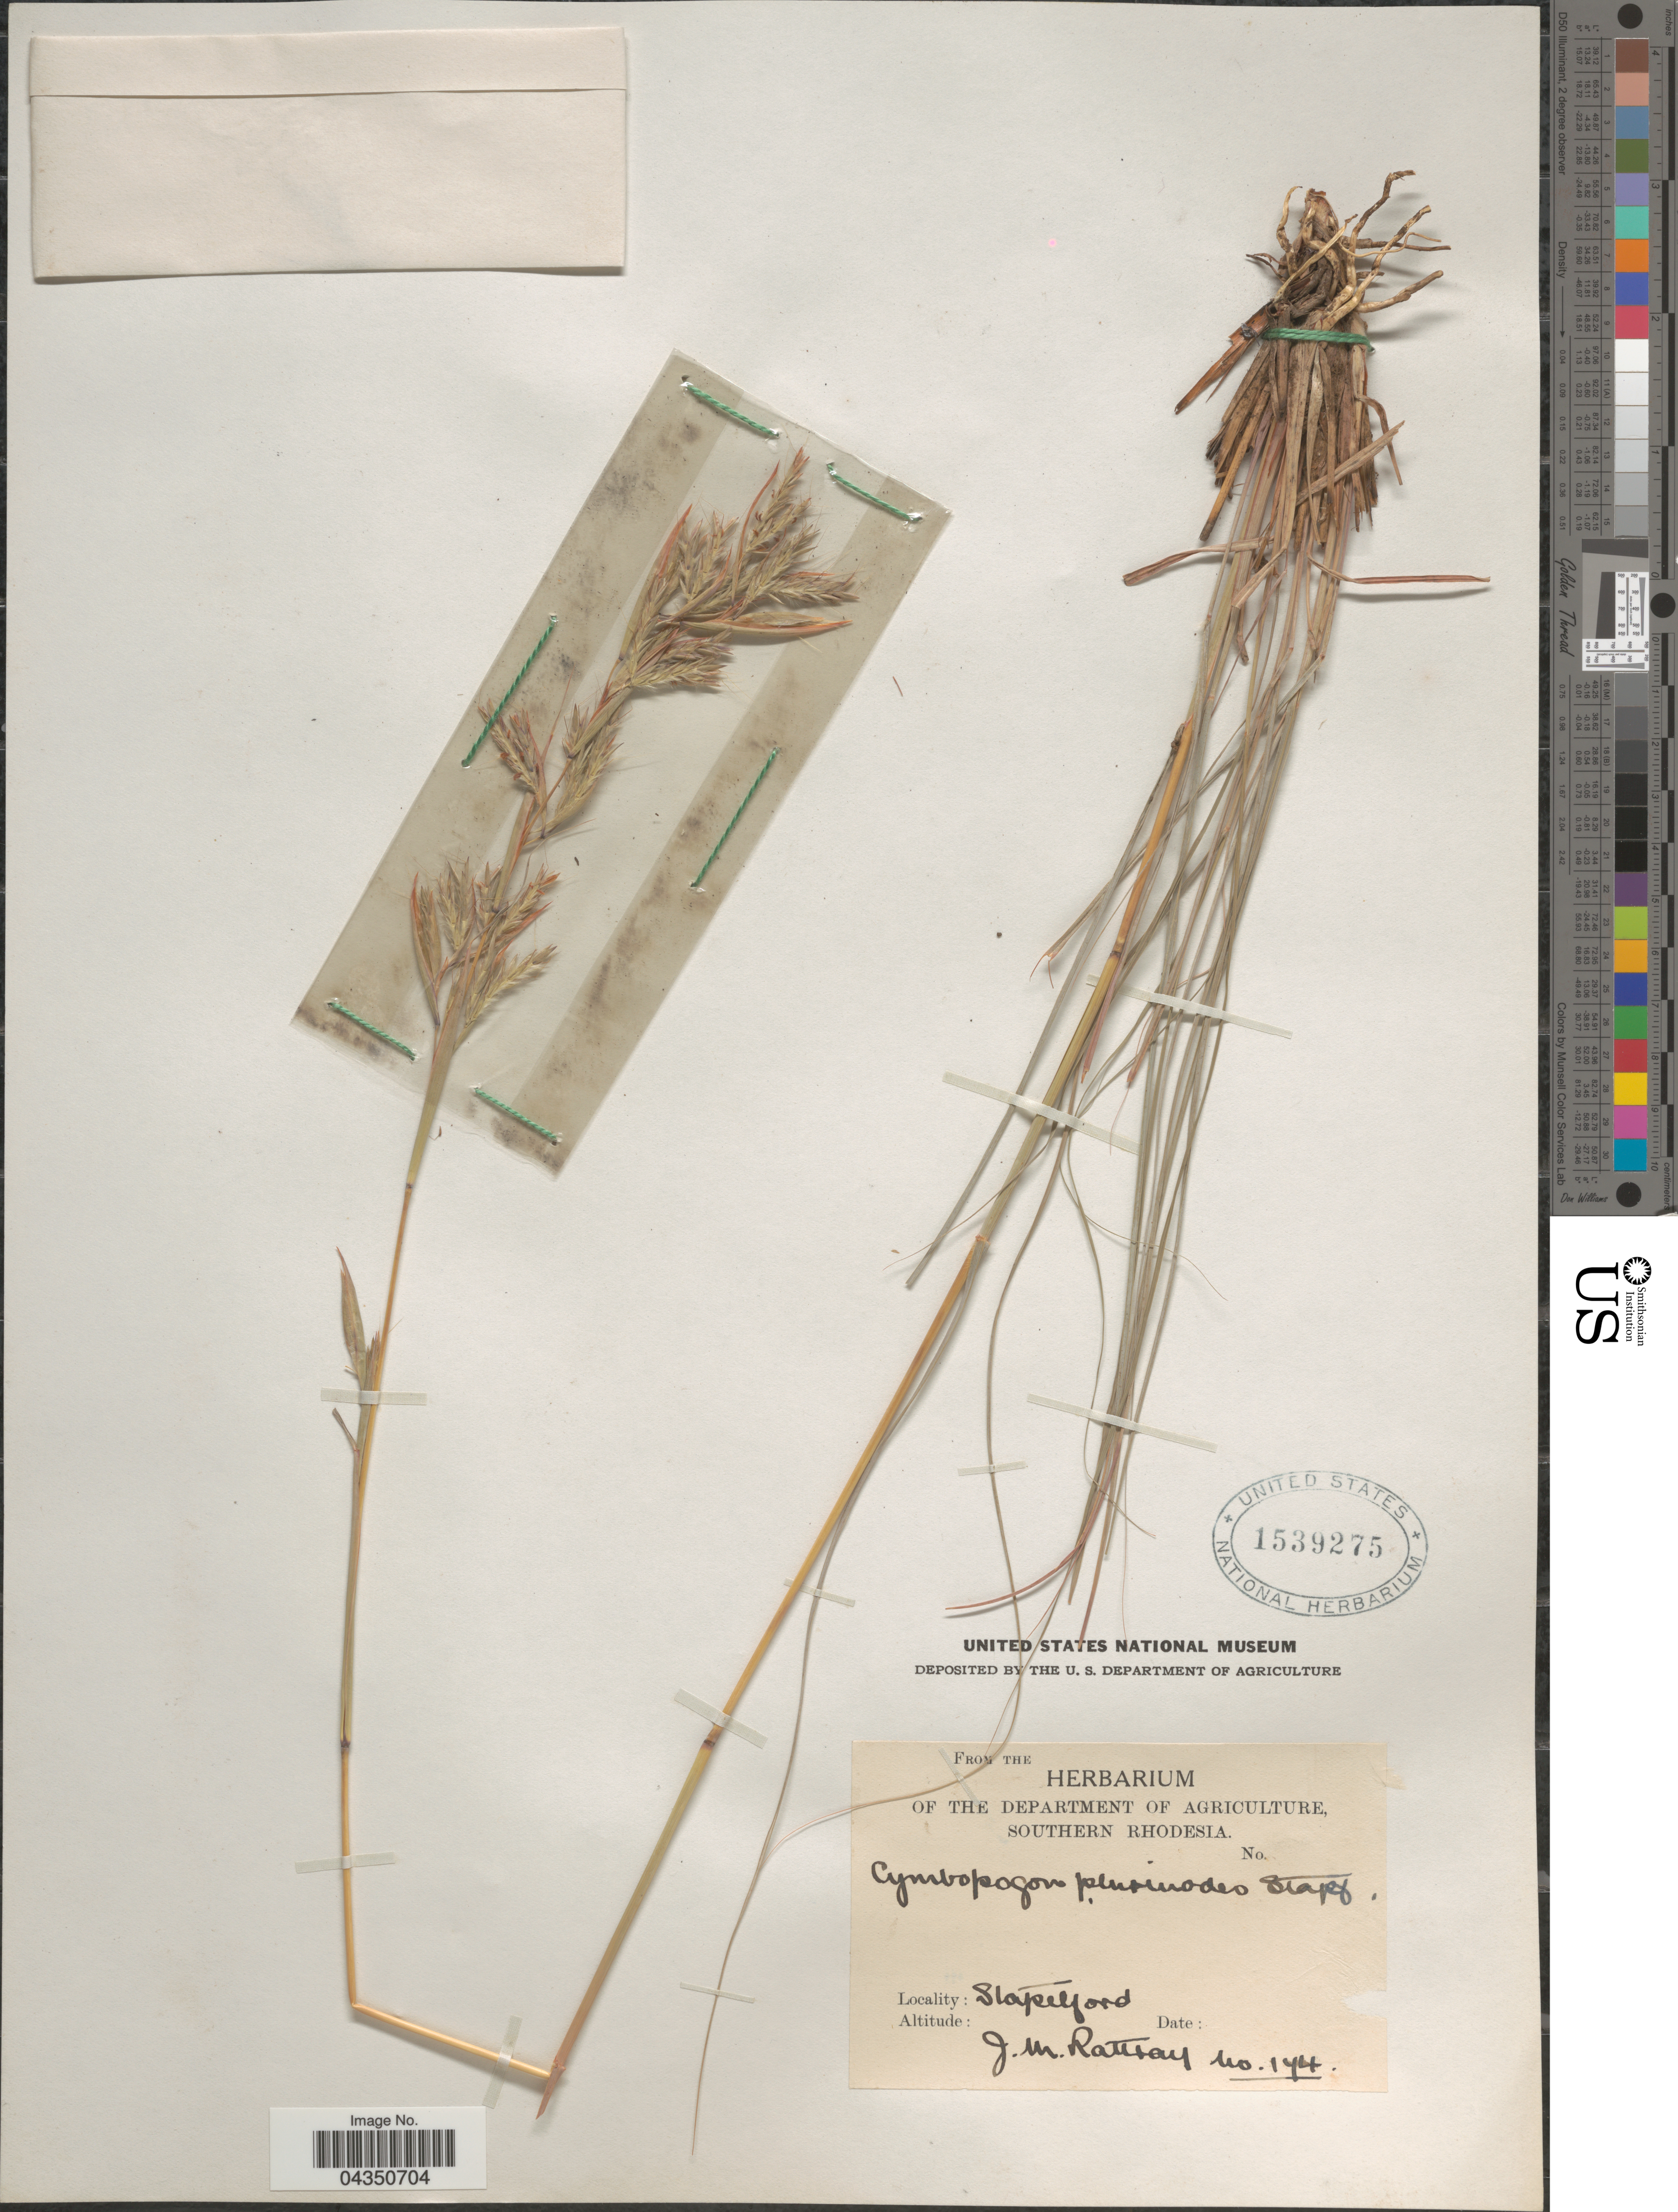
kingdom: Plantae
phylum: Tracheophyta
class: Liliopsida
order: Poales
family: Poaceae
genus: Cymbopogon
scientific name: Cymbopogon pospischillii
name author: (K. Schum.) C.E. Hubb.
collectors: J. Rattray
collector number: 174*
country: Zimbabwe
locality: Stapelford.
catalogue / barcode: US 1539275